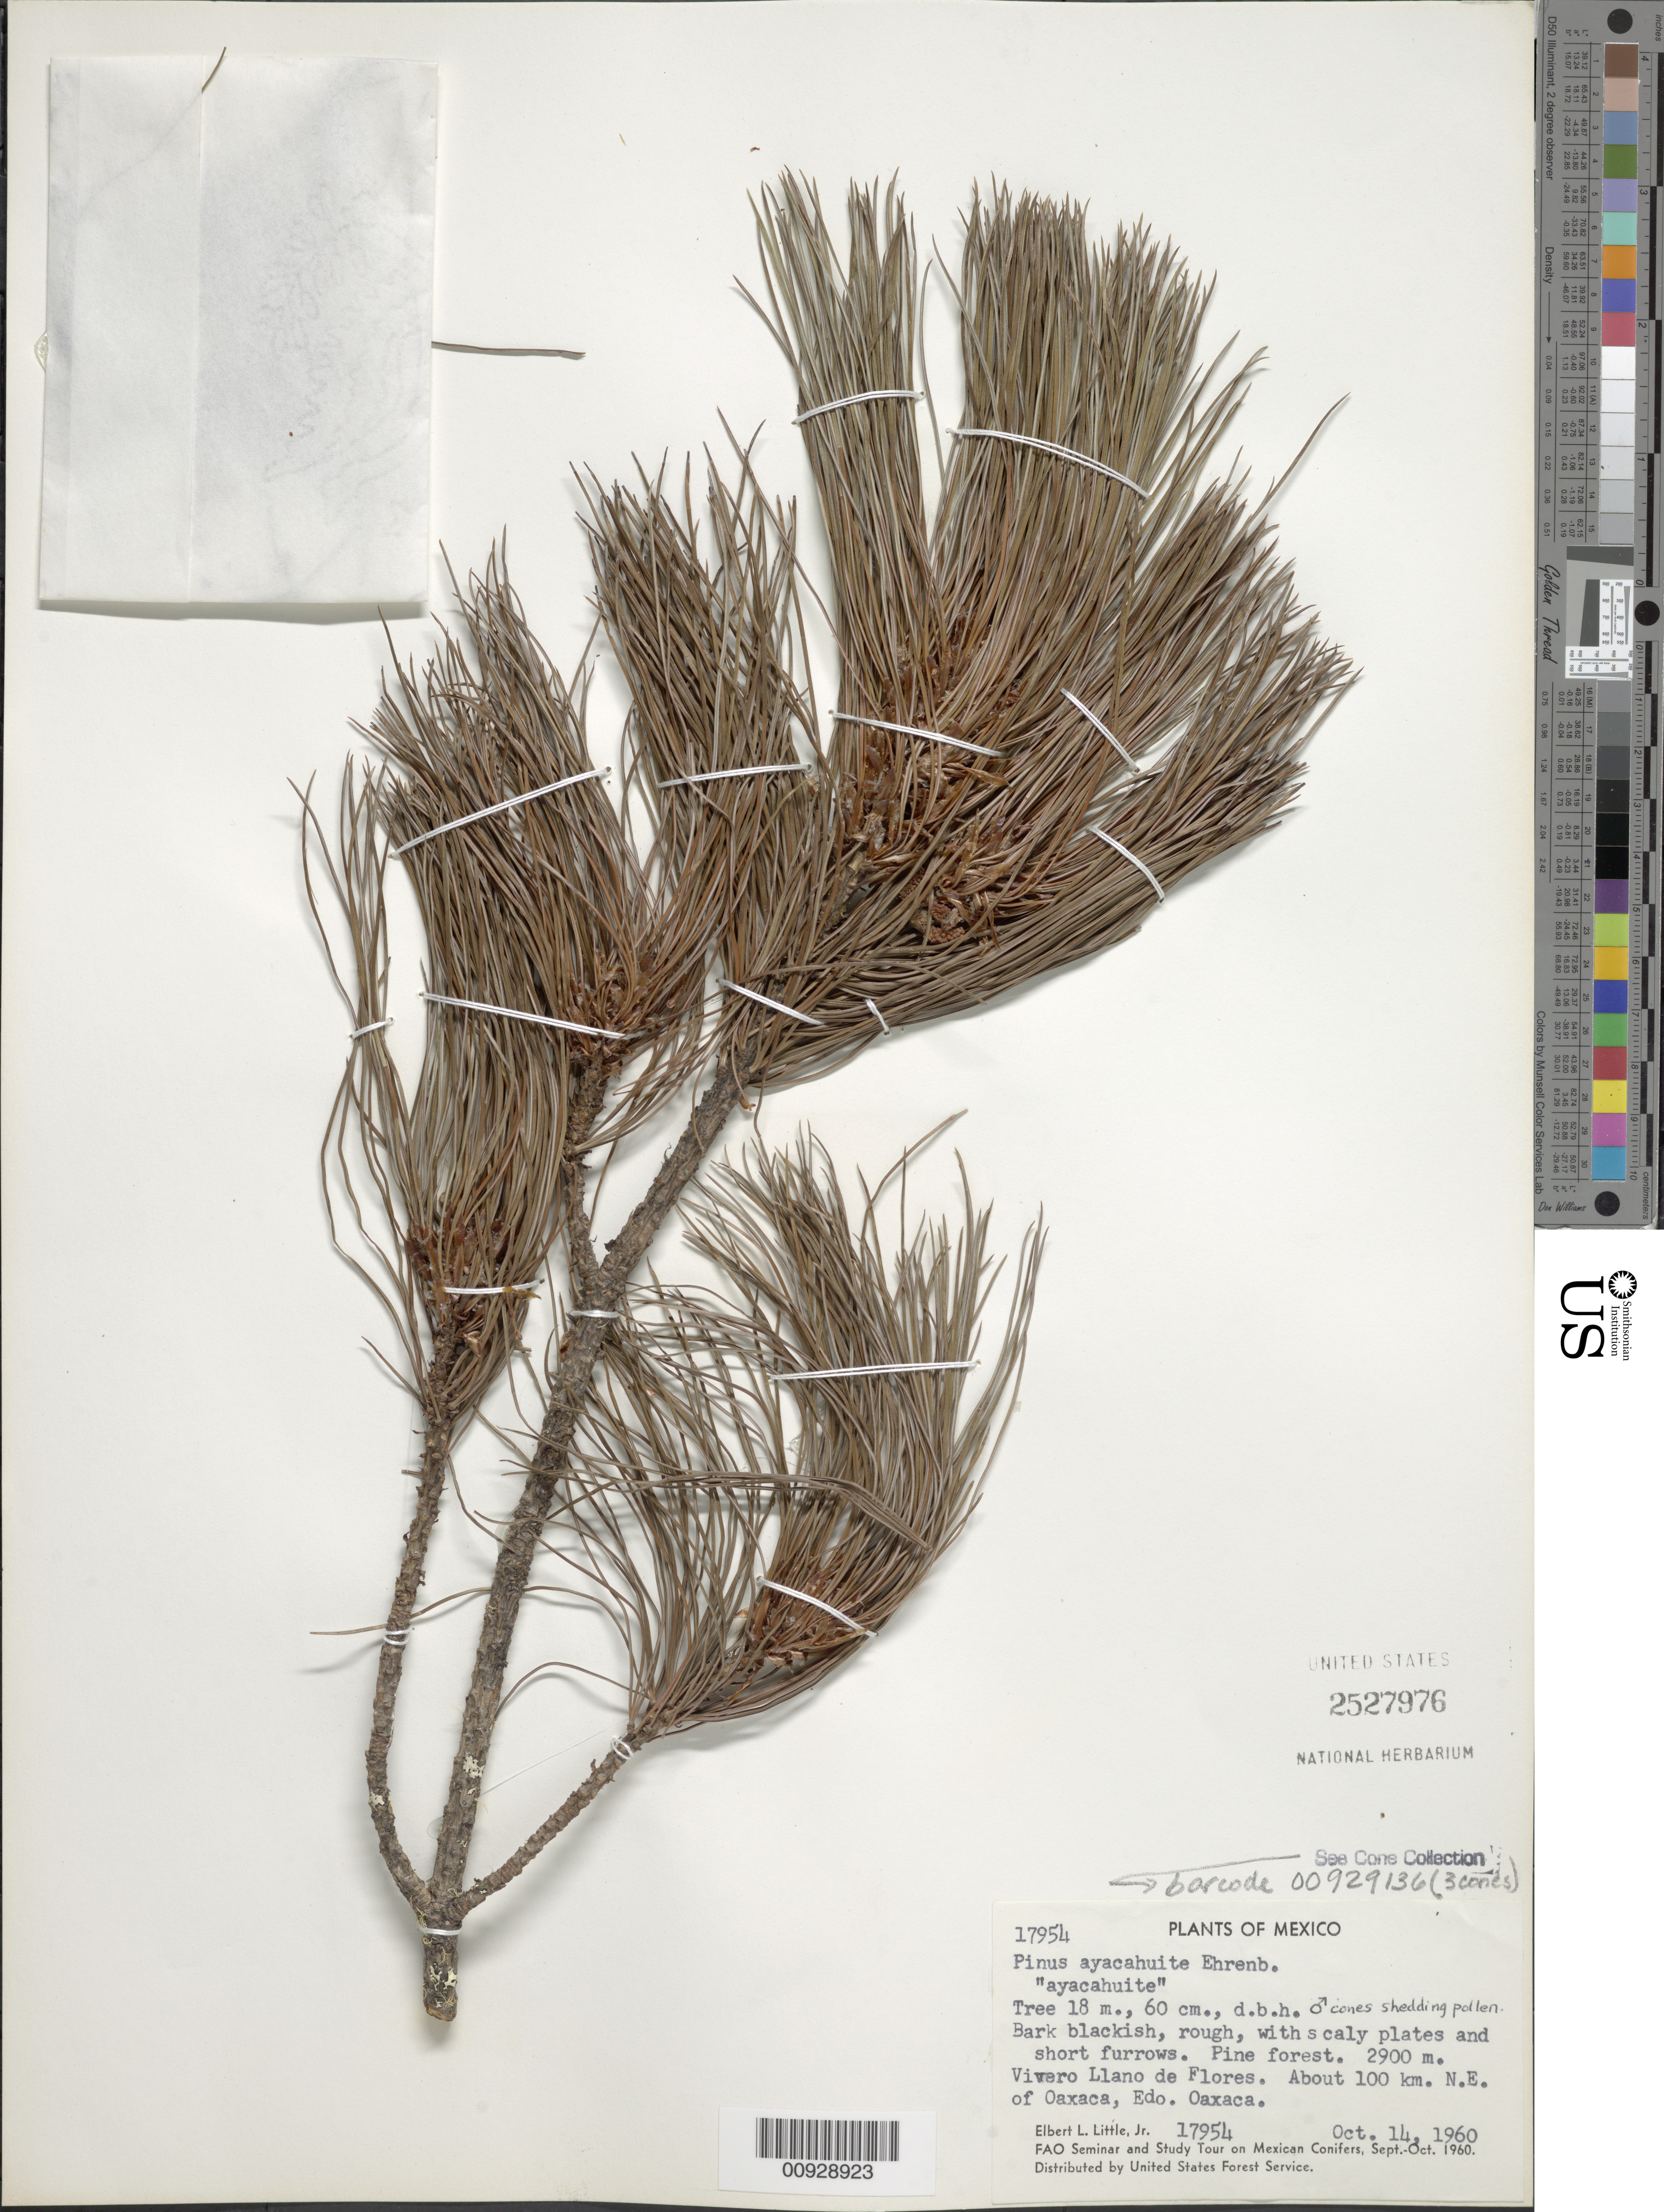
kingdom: Plantae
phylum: Tracheophyta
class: Pinopsida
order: Pinales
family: Pinaceae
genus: Pinus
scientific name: Pinus ayacahuite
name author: Ehrenb. ex Schltdl.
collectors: E. L. Little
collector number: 17954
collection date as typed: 14 Oct 1960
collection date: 1960-10-14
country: Mexico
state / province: Oaxaca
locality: Vivero Llano de Flores. About 100 km. NE of Oaxaca.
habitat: Pine forest.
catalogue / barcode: US 2527976